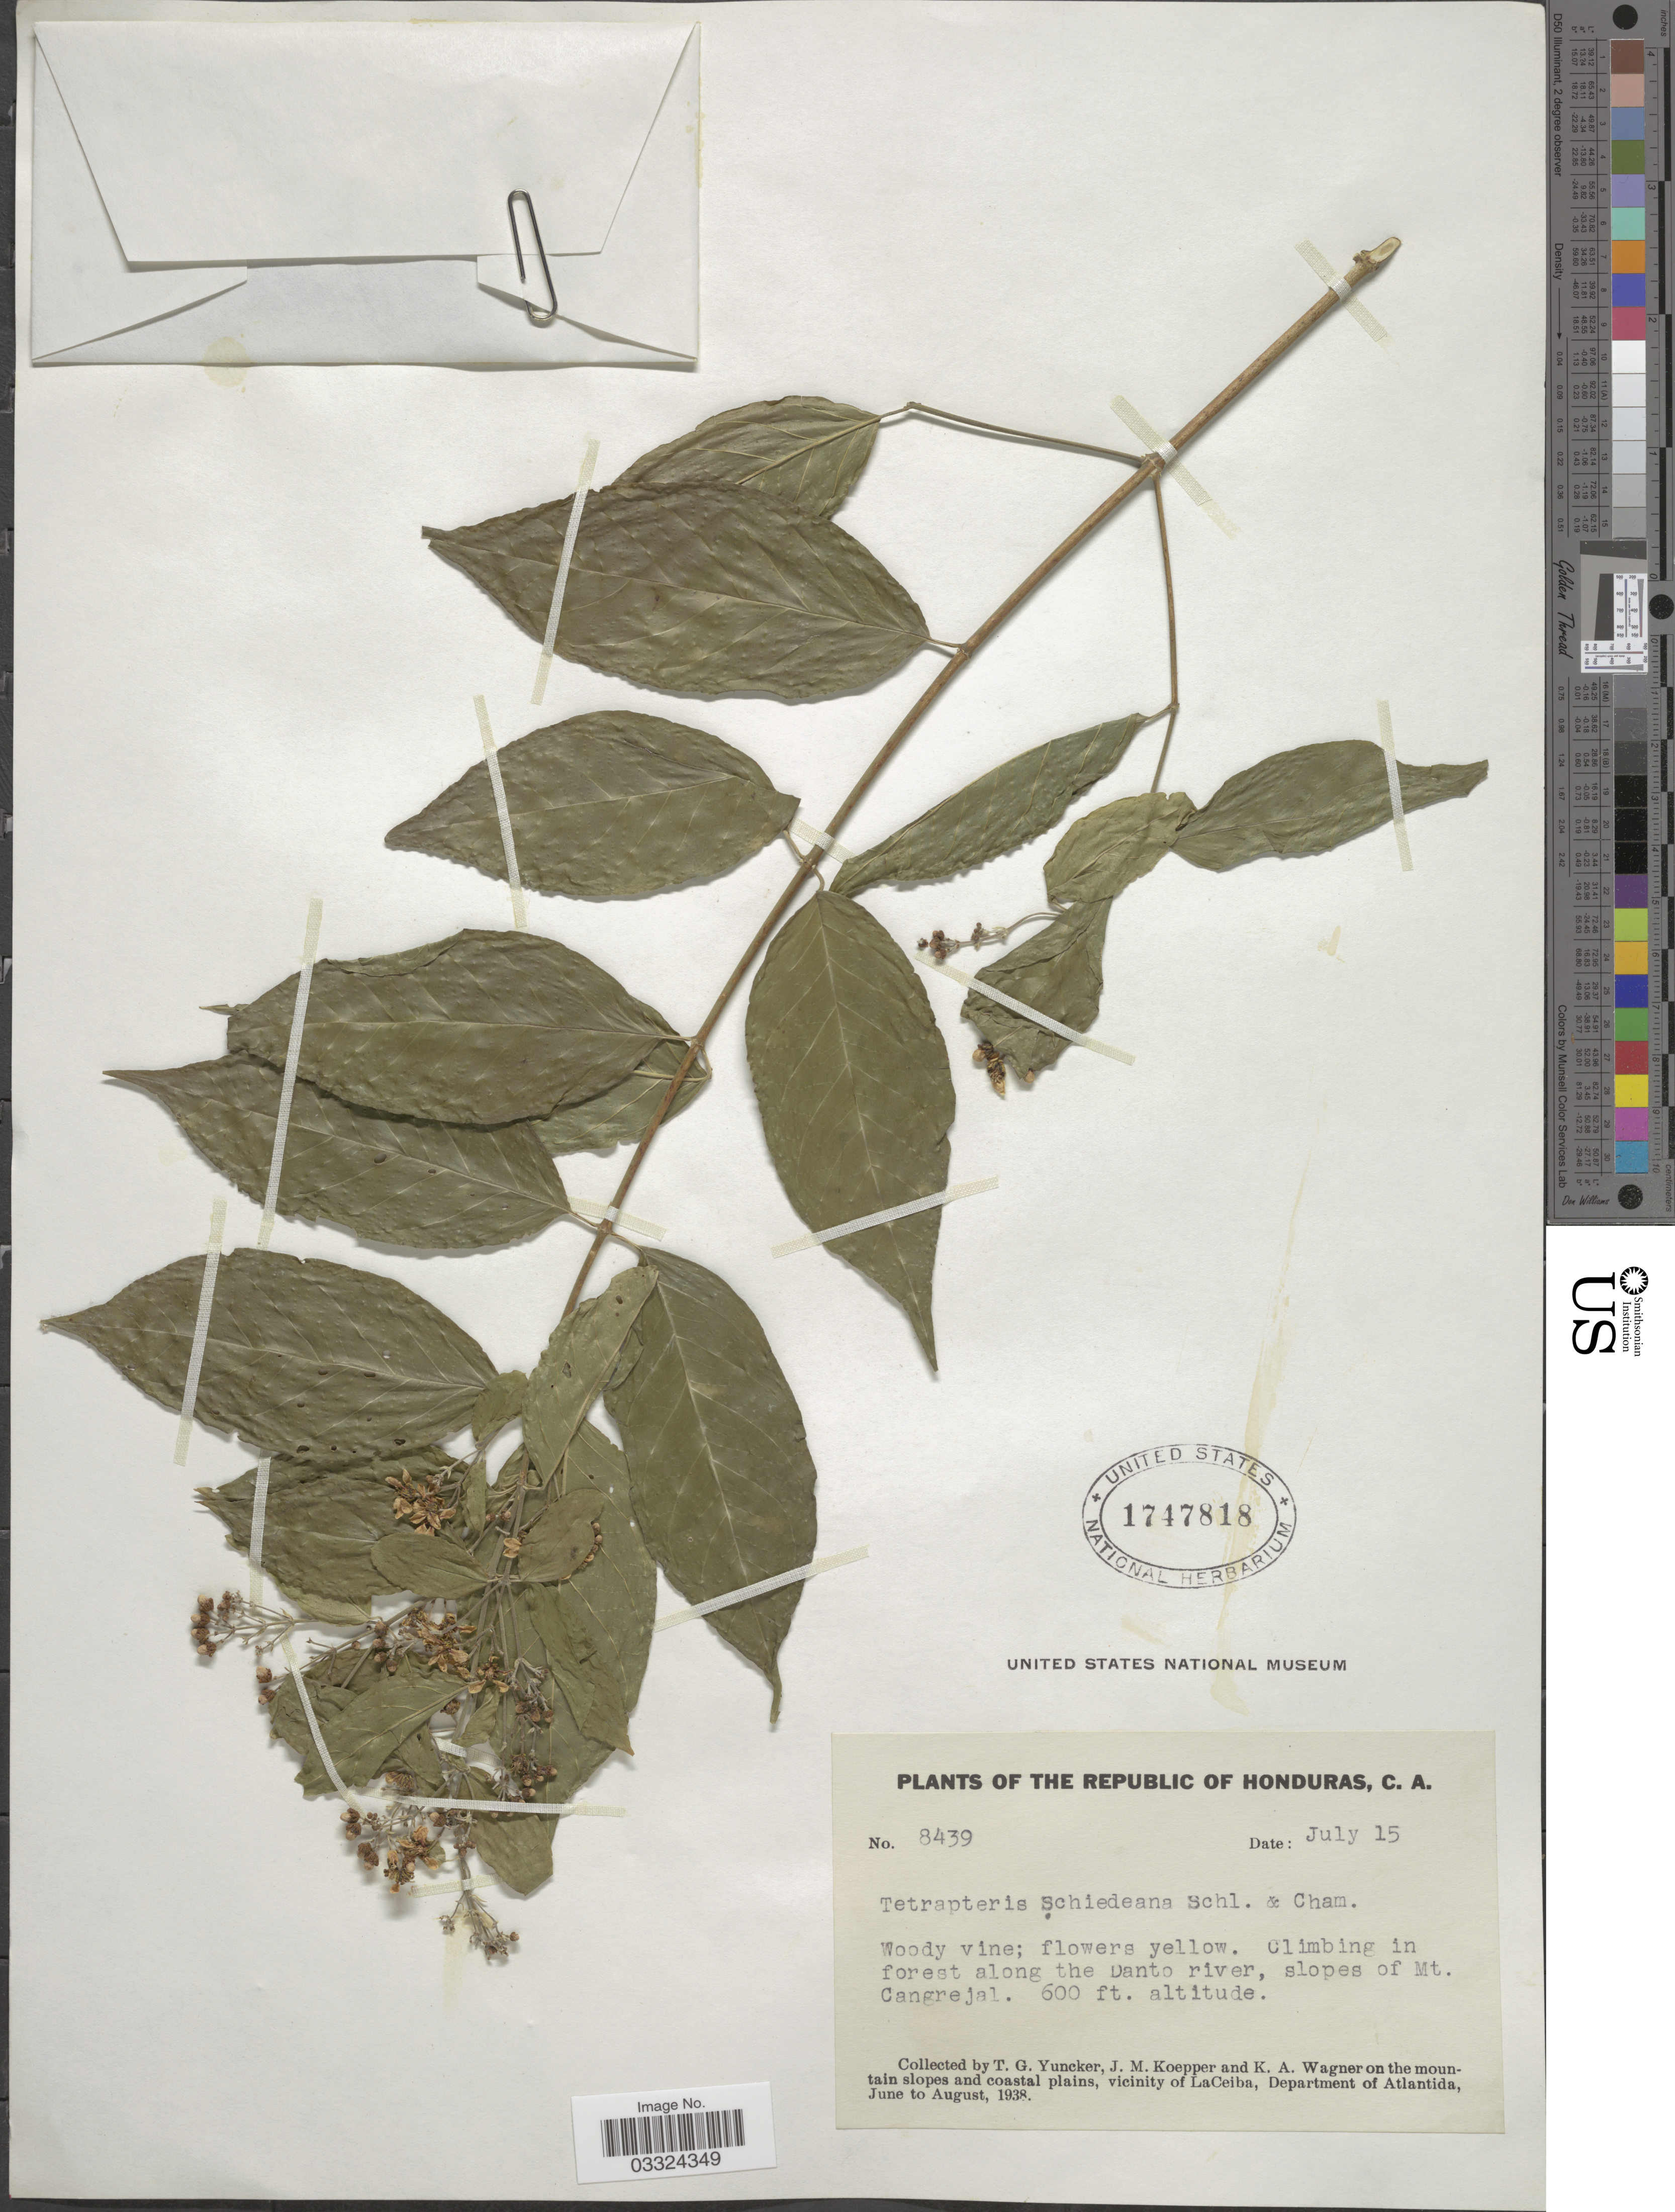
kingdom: Plantae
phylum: Tracheophyta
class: Magnoliopsida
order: Malpighiales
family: Malpighiaceae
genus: Tetrapterys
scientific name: Tetrapterys schiedeana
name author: Schltdl. & Cham.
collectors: T. G. Yuncker, J. M. Koepper & K. A. Wagner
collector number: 8439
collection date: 1938-07-15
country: Honduras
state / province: Atlántida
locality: Along the Danto ruver, slopes of Mt. Cangrejal. Mountain slopes and coastal plains, vicinity of LaCeiba, Department of Atlantida.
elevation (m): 183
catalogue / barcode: US 1747818